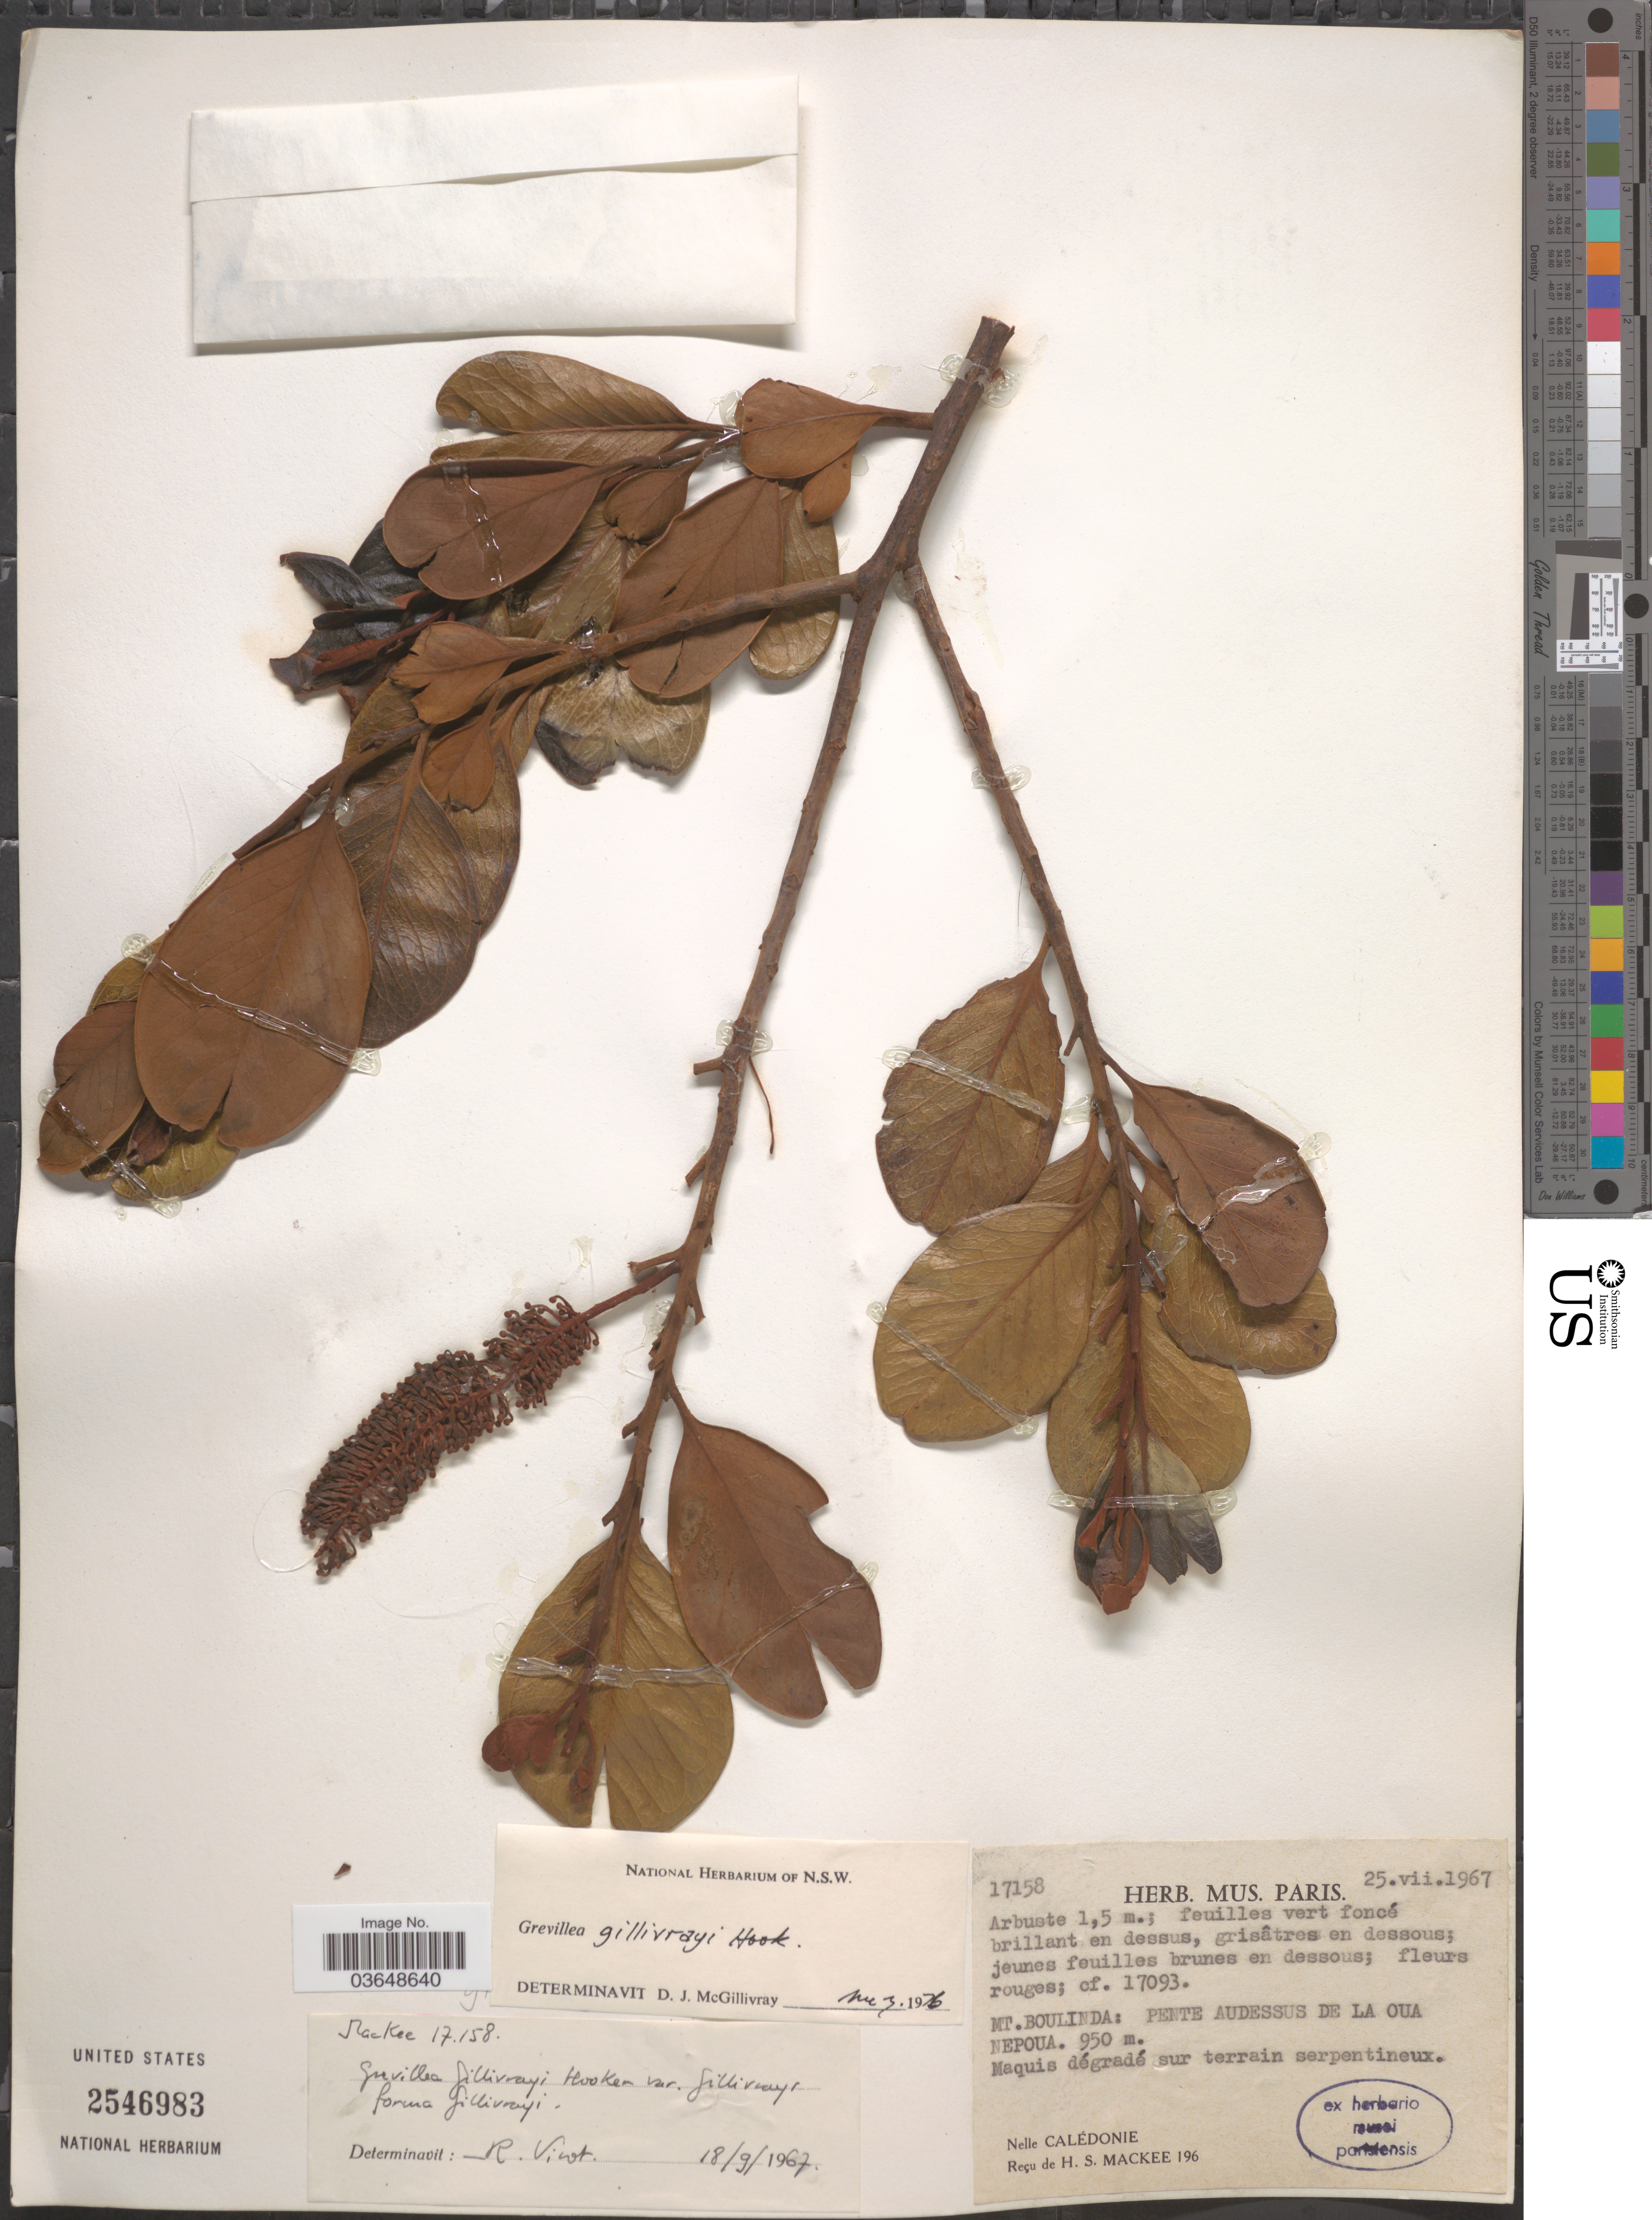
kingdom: Plantae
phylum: Tracheophyta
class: Magnoliopsida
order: Proteales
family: Proteaceae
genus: Grevillea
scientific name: Grevillea gillivrayi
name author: Hook.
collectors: H. Mackee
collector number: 17158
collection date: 1967-07-25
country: New Caledonia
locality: Mt. Boulinda: Pente audessus de la Oua Nepoua. Nelle Calédonie.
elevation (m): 950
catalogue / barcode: US 2546983